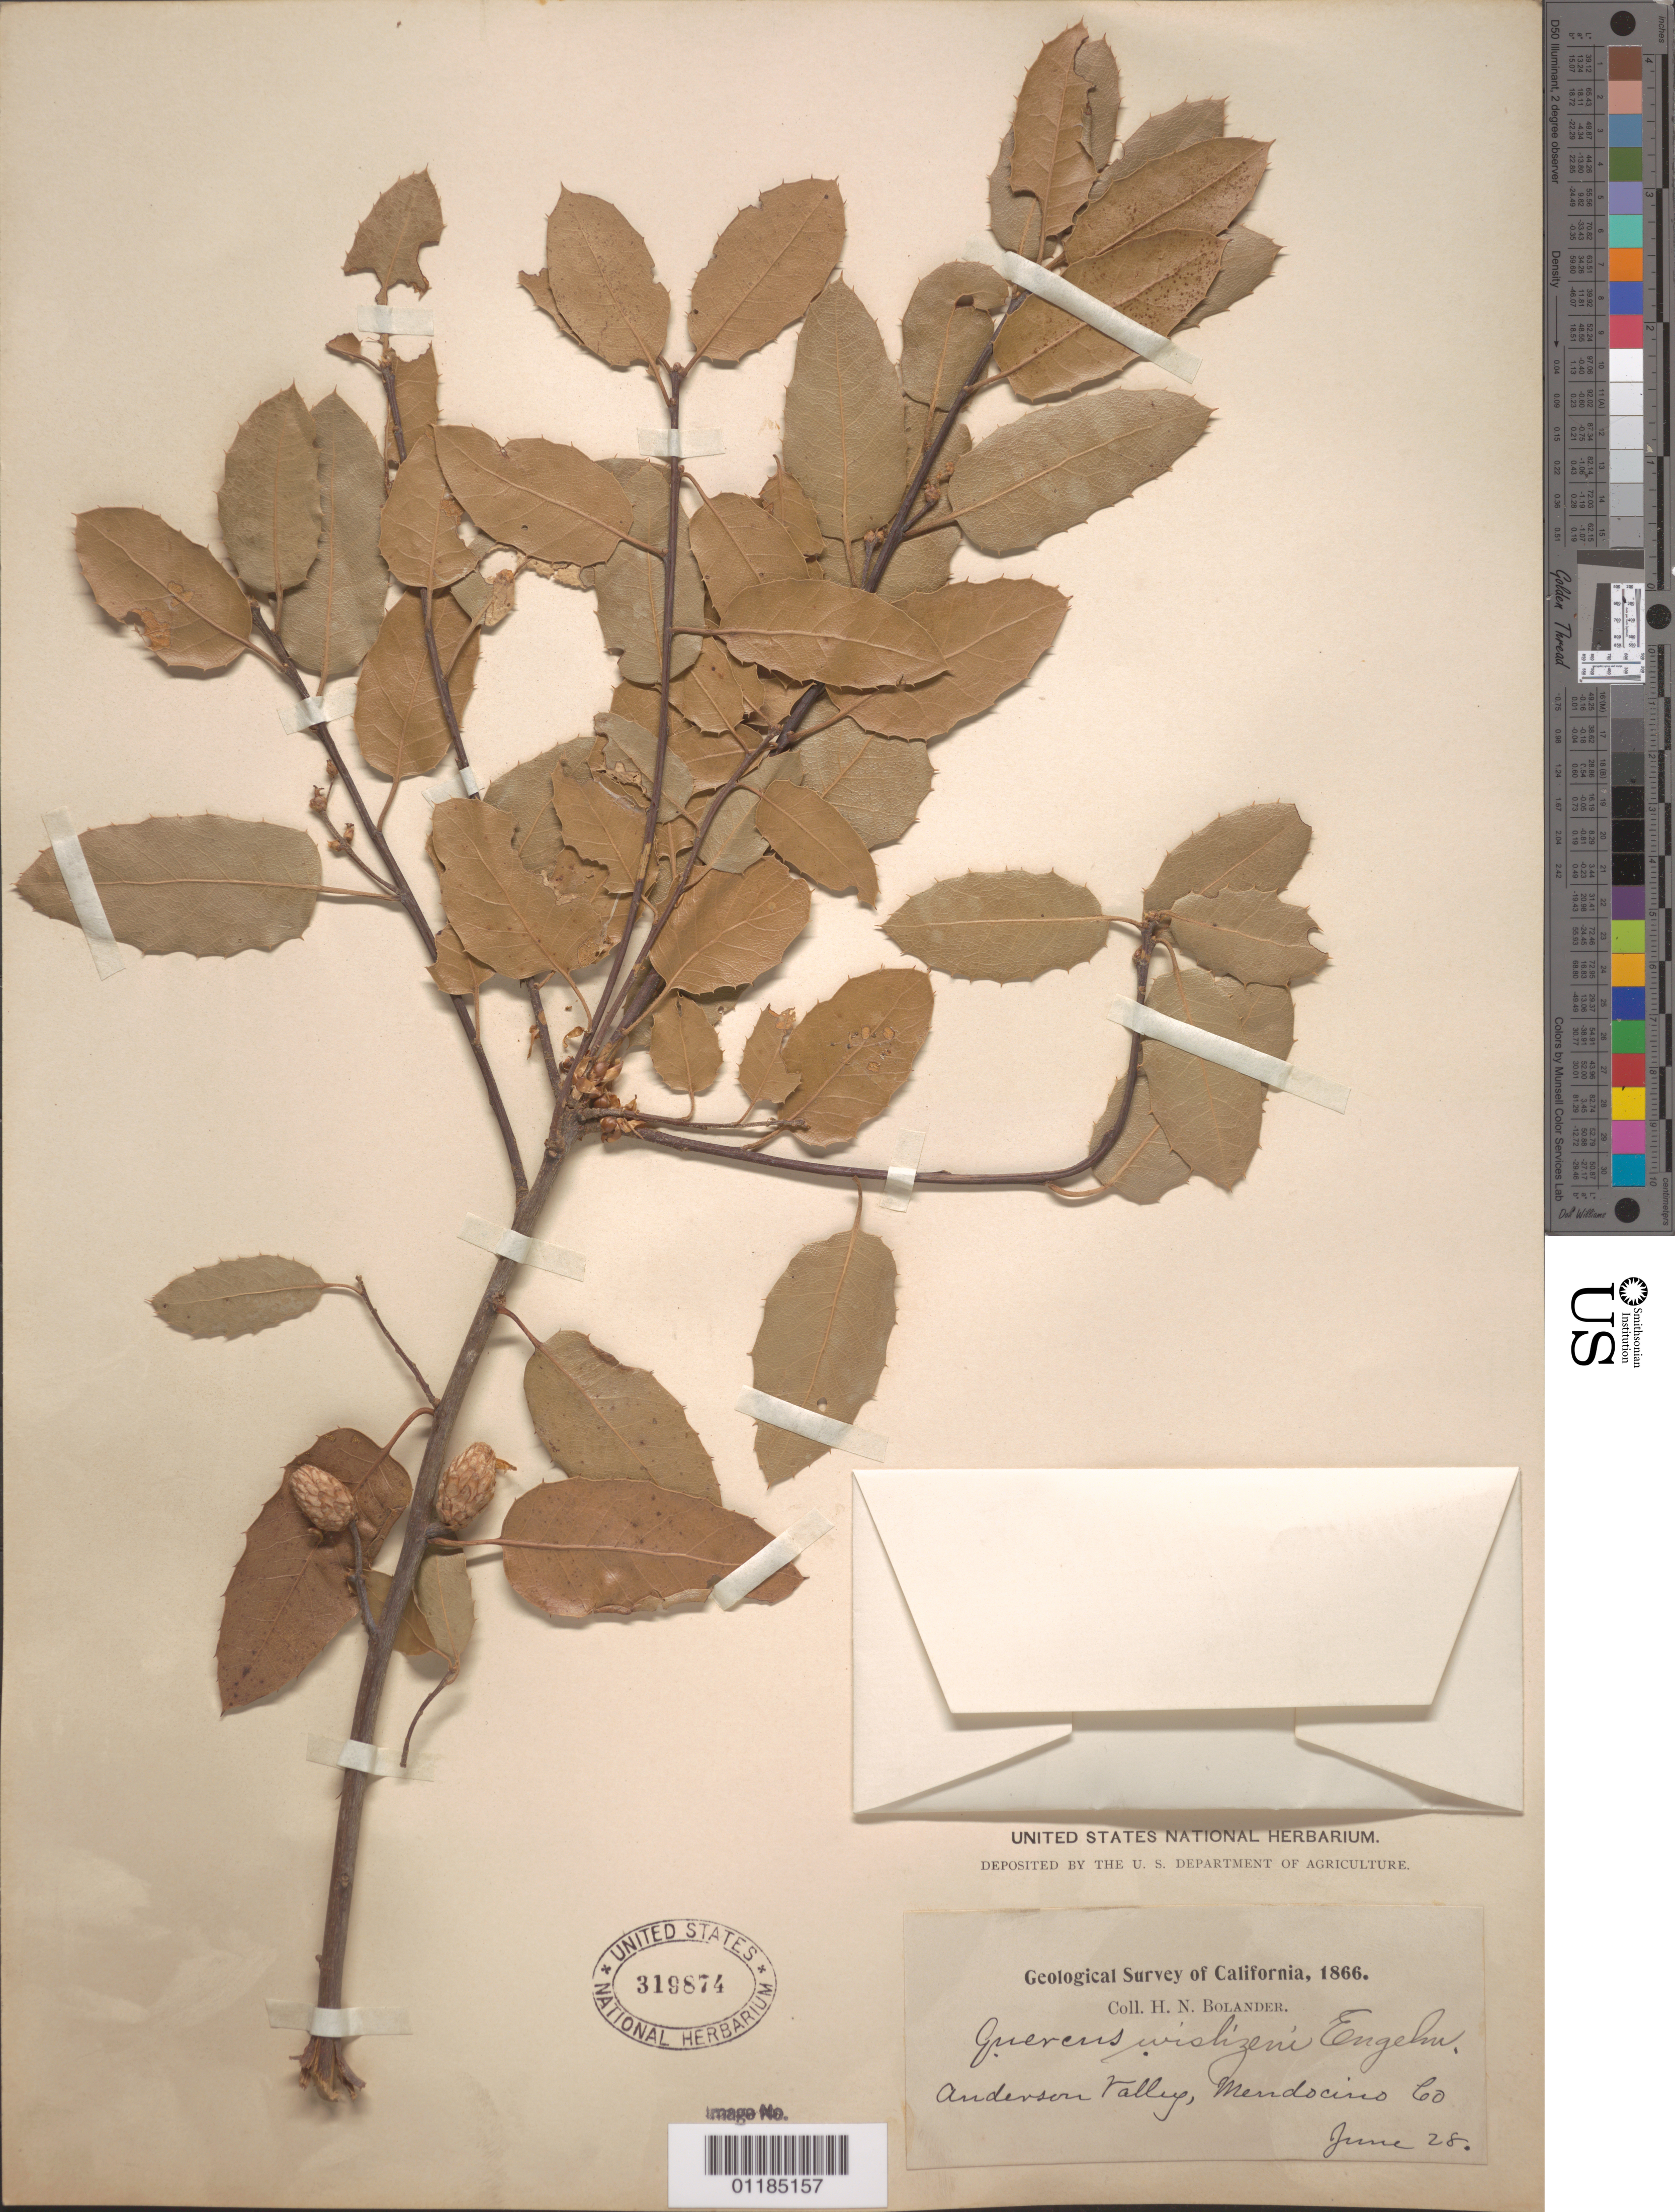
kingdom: Plantae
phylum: Tracheophyta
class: Magnoliopsida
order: Fagales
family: Fagaceae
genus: Quercus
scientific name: Quercus wislizeni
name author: A. DC.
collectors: H. Bolander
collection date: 1866-06-28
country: United States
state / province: California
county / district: Mendocino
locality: Anderson Valley.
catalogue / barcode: US 319874